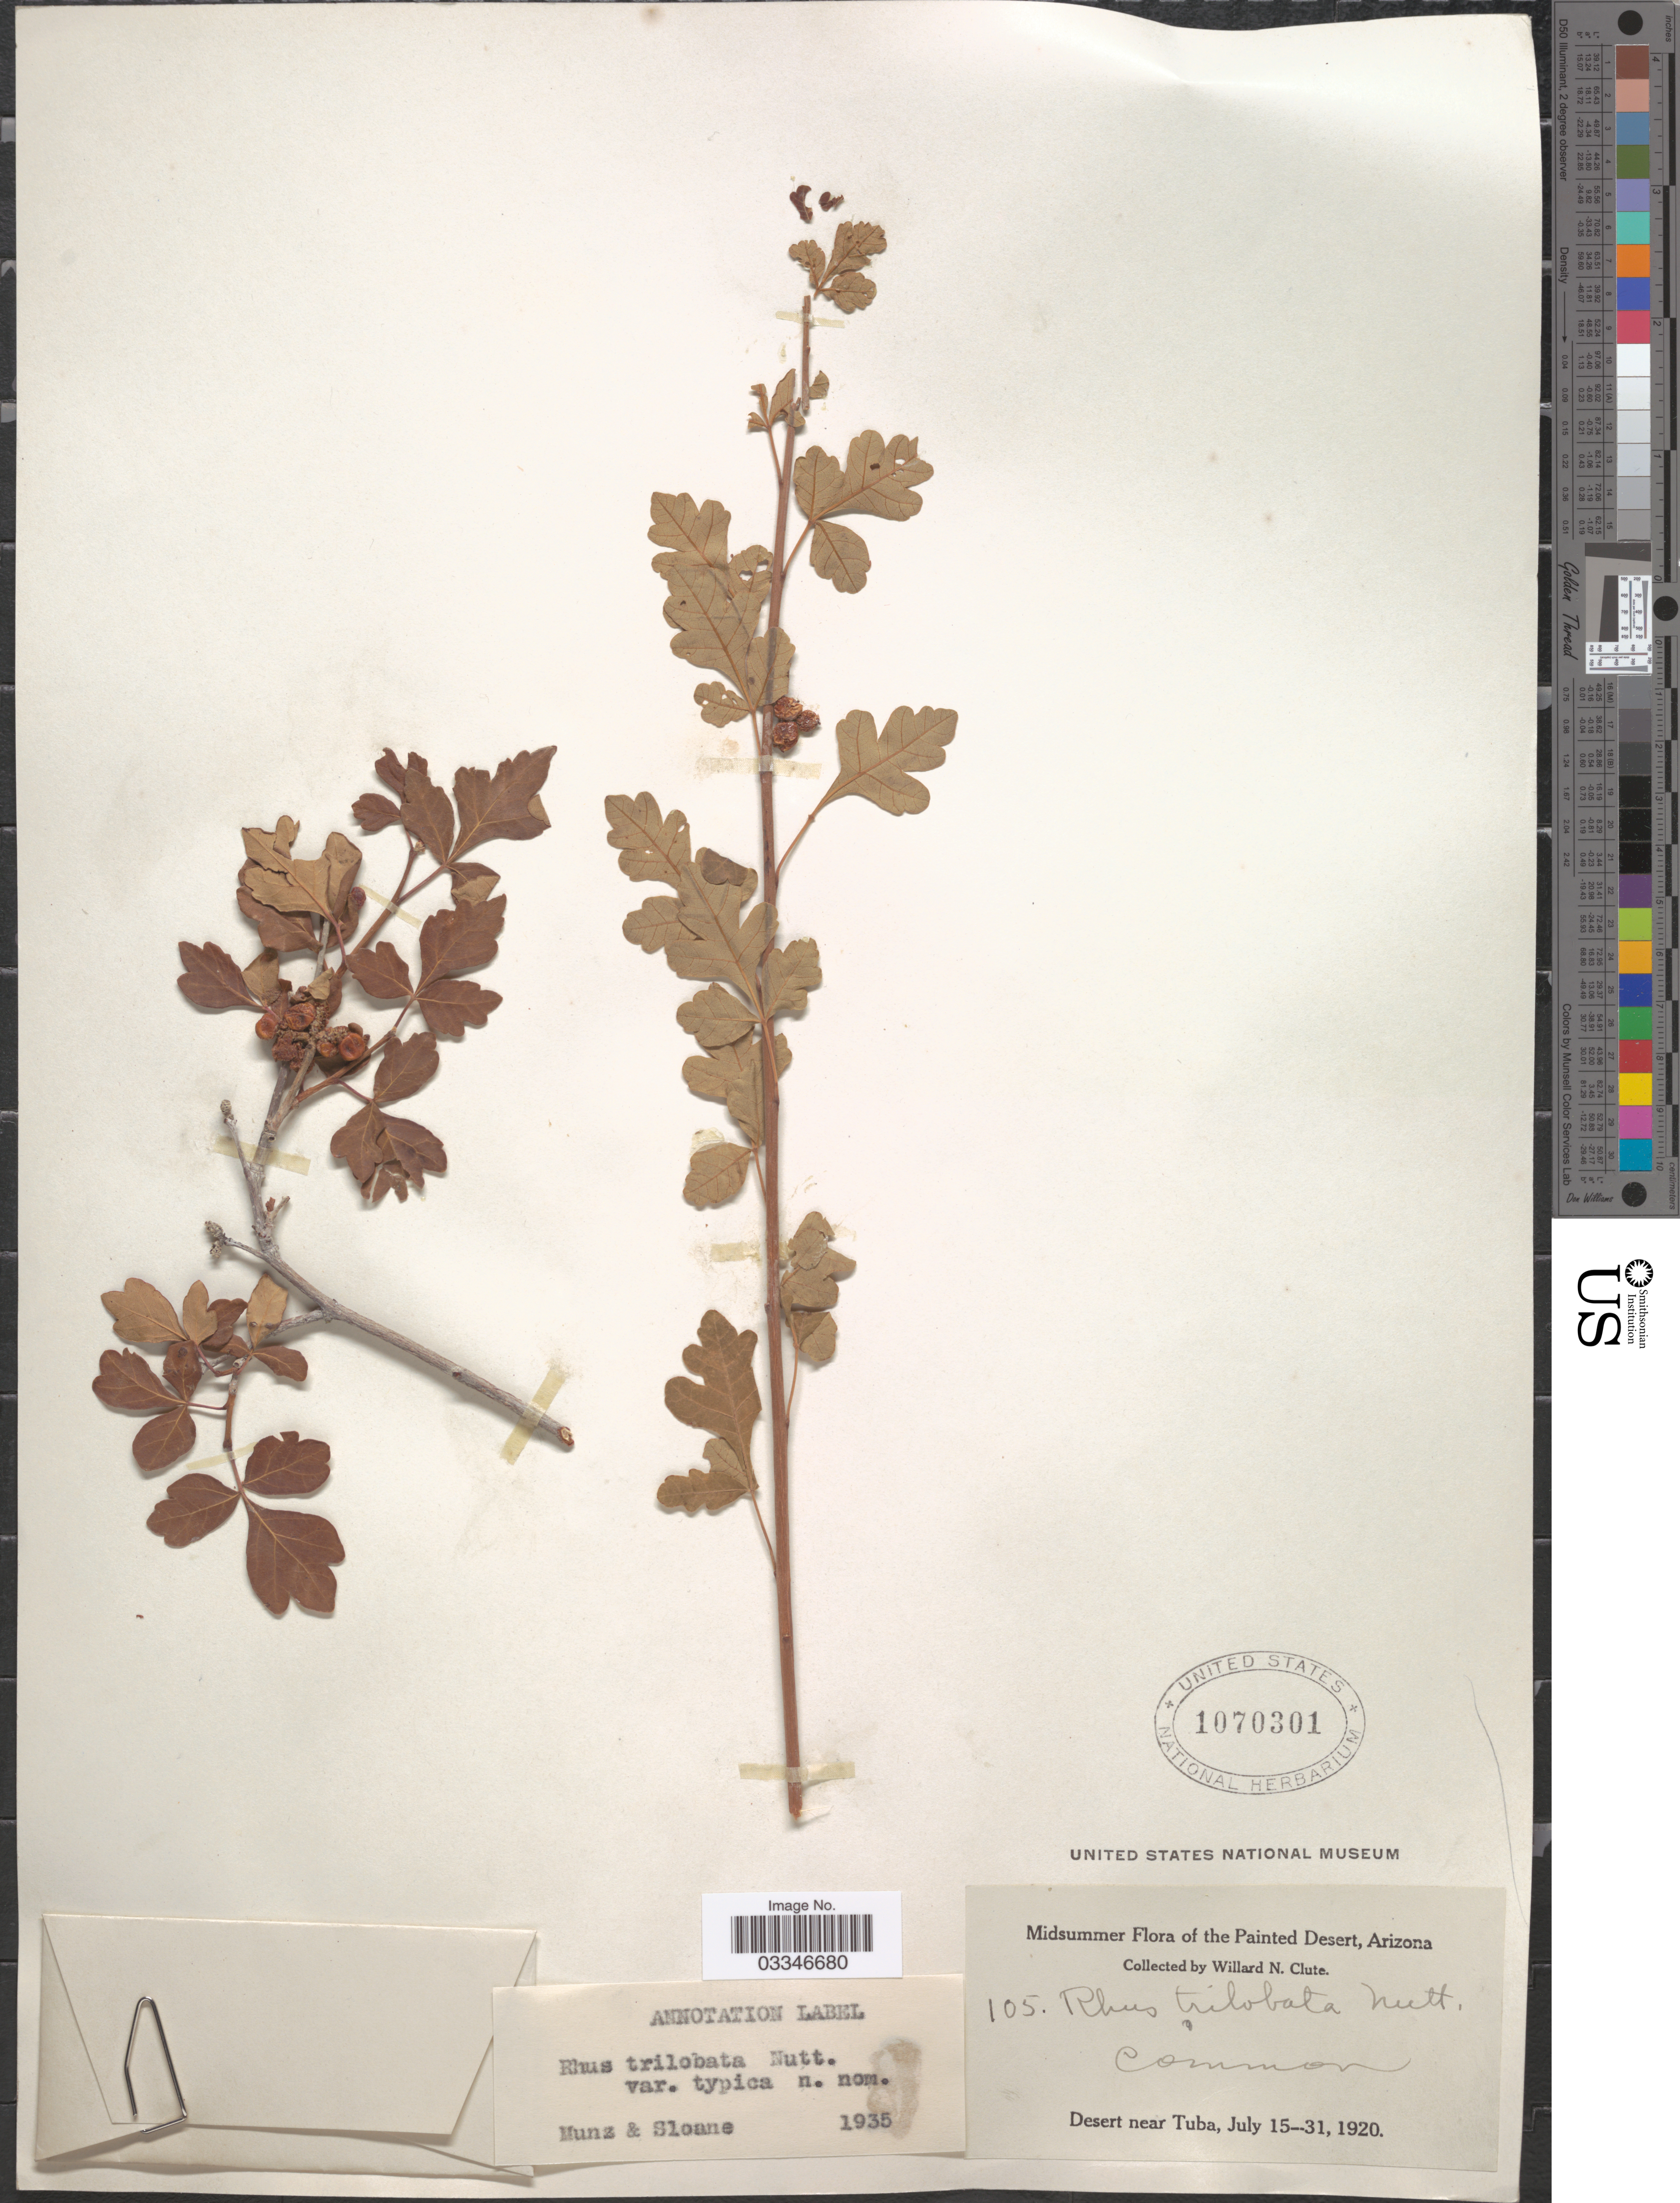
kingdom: Plantae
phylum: Tracheophyta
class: Magnoliopsida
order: Sapindales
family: Anacardiaceae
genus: Rhus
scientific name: Rhus trilobata var. typica Munz & Sloane ined.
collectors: W. N. Clute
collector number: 105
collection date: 1920-07-15/1920-07-31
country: United States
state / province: Arizona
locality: Midsummer. The Painted Desert.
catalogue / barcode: US 1070301